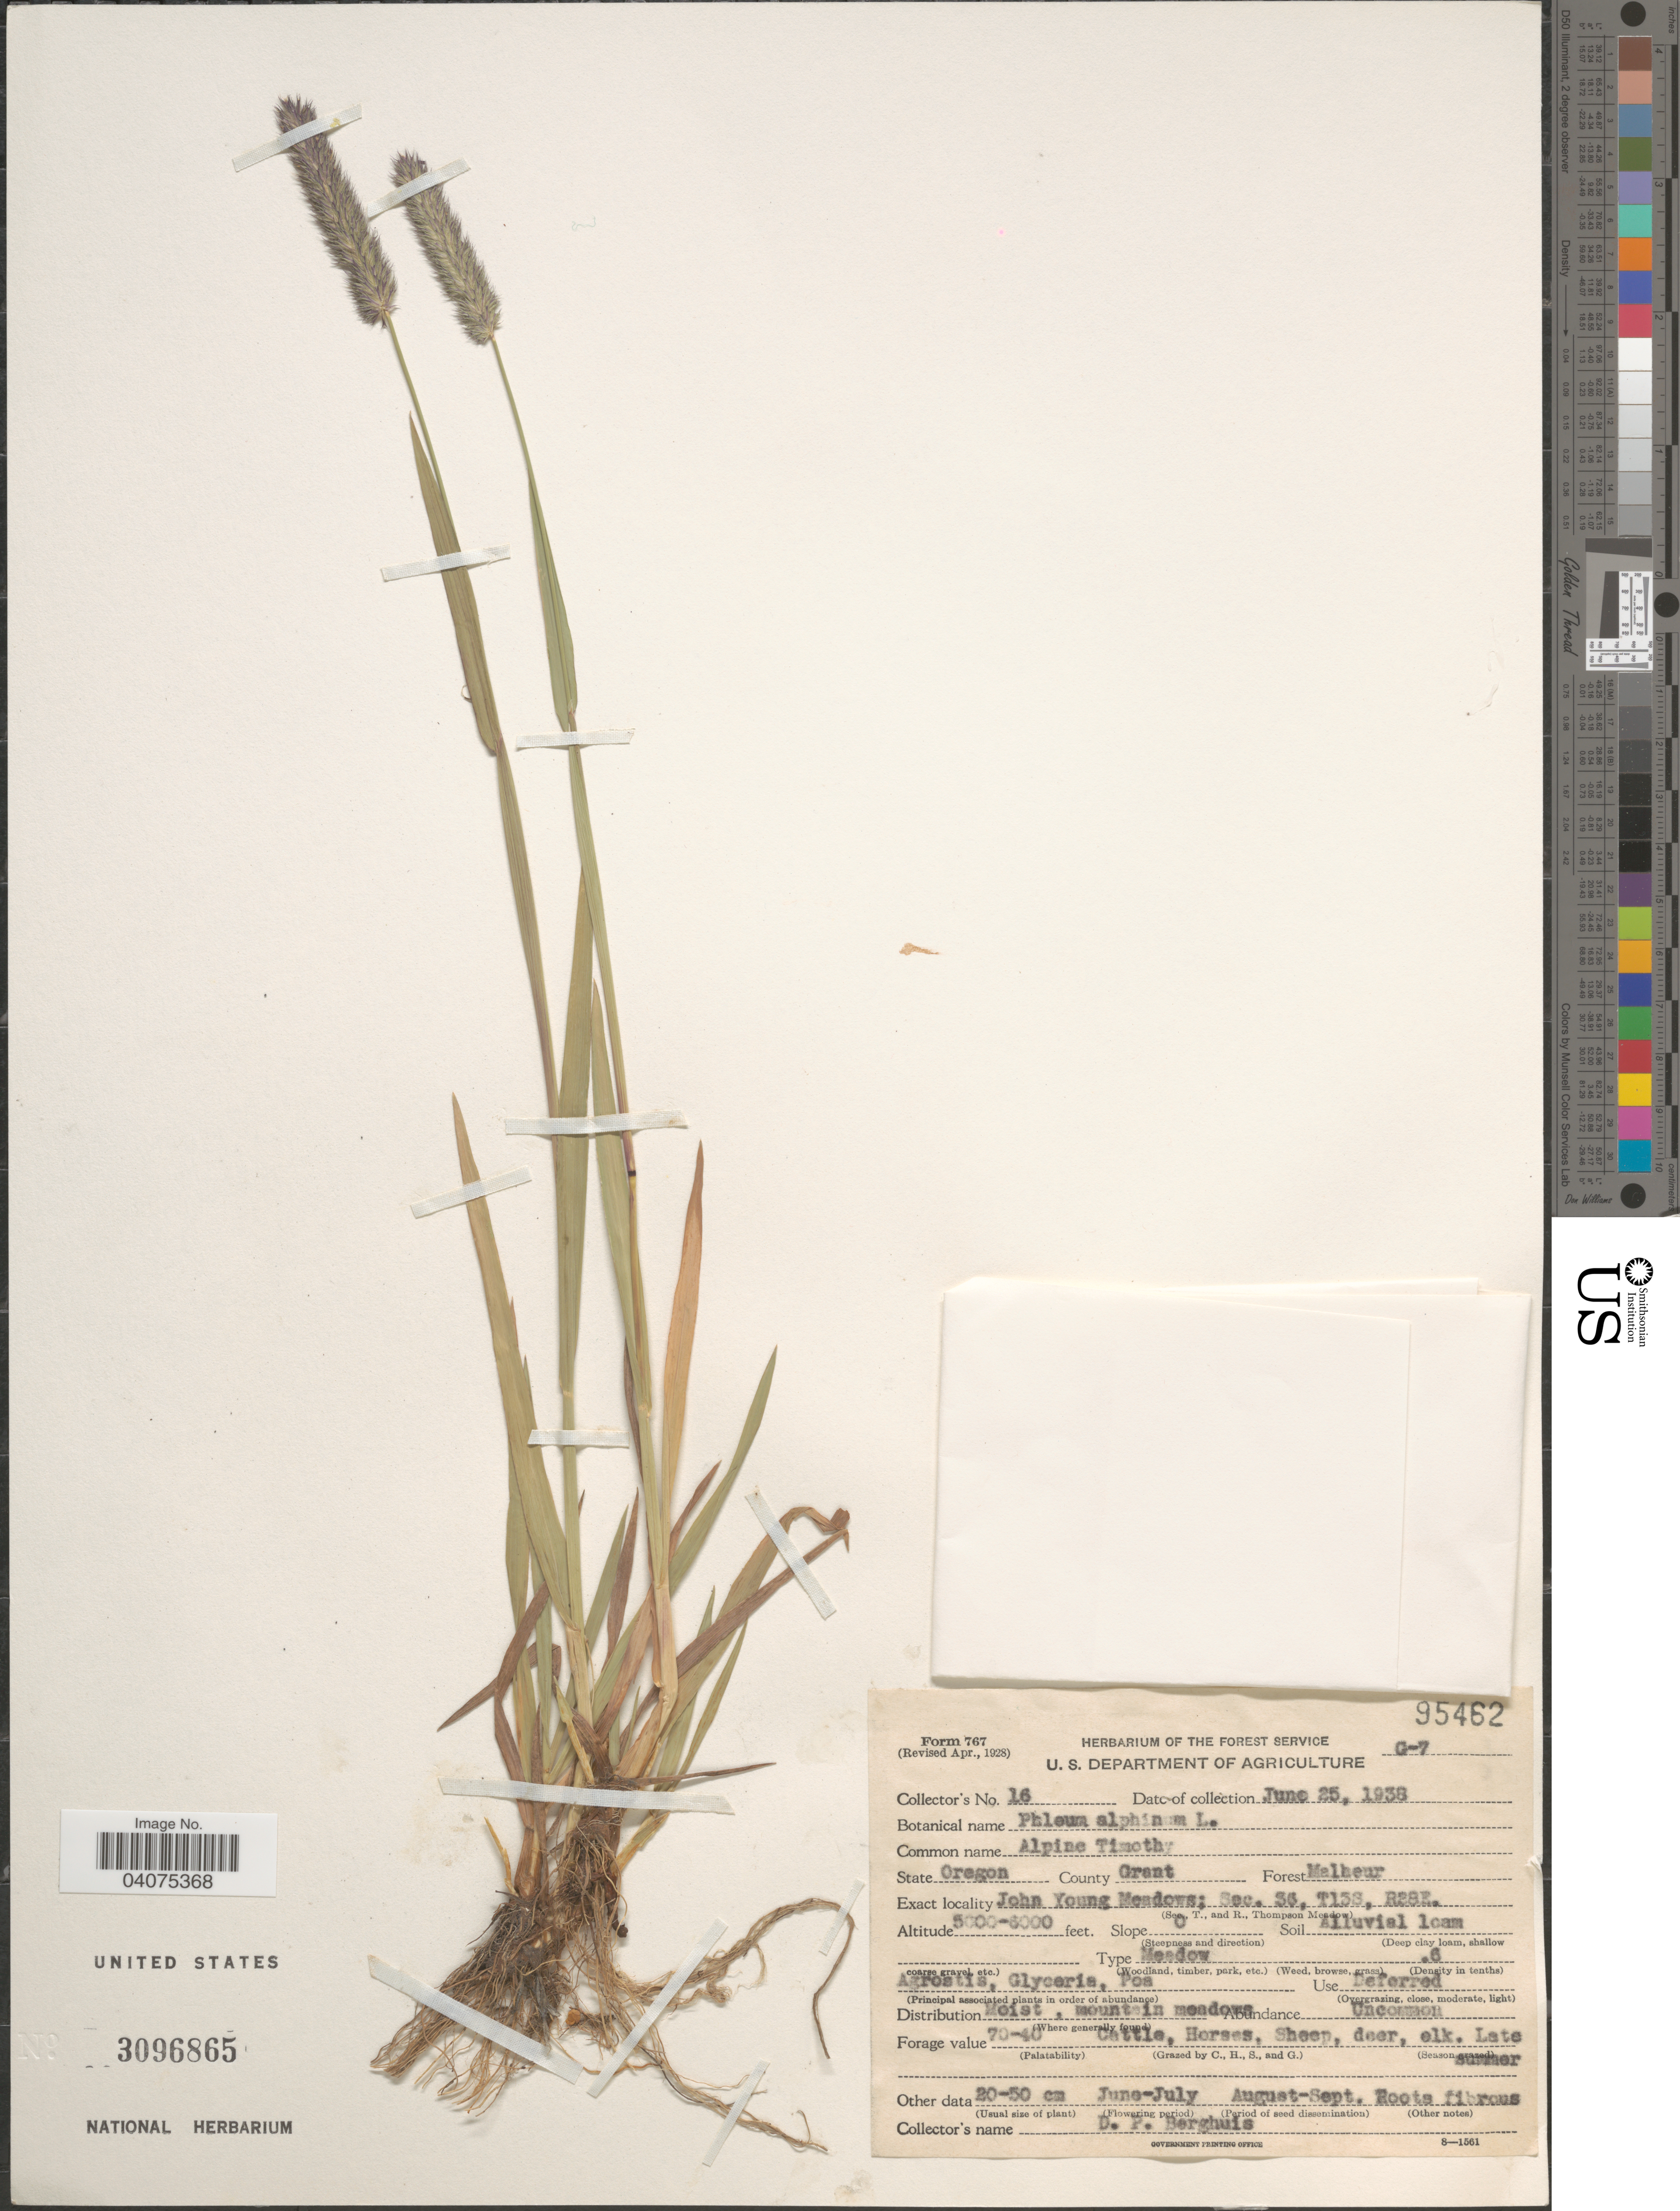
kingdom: Plantae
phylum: Tracheophyta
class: Liliopsida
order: Poales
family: Poaceae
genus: Phleum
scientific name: Phleum alpinum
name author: L.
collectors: D. Berghuis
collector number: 16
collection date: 1938-06-25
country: United States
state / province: Oregon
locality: County Grant. Forest Malheur. John Young Meadows; Sec. 36, T15S, R28E. Slope O.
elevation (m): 1524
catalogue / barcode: US 3096865